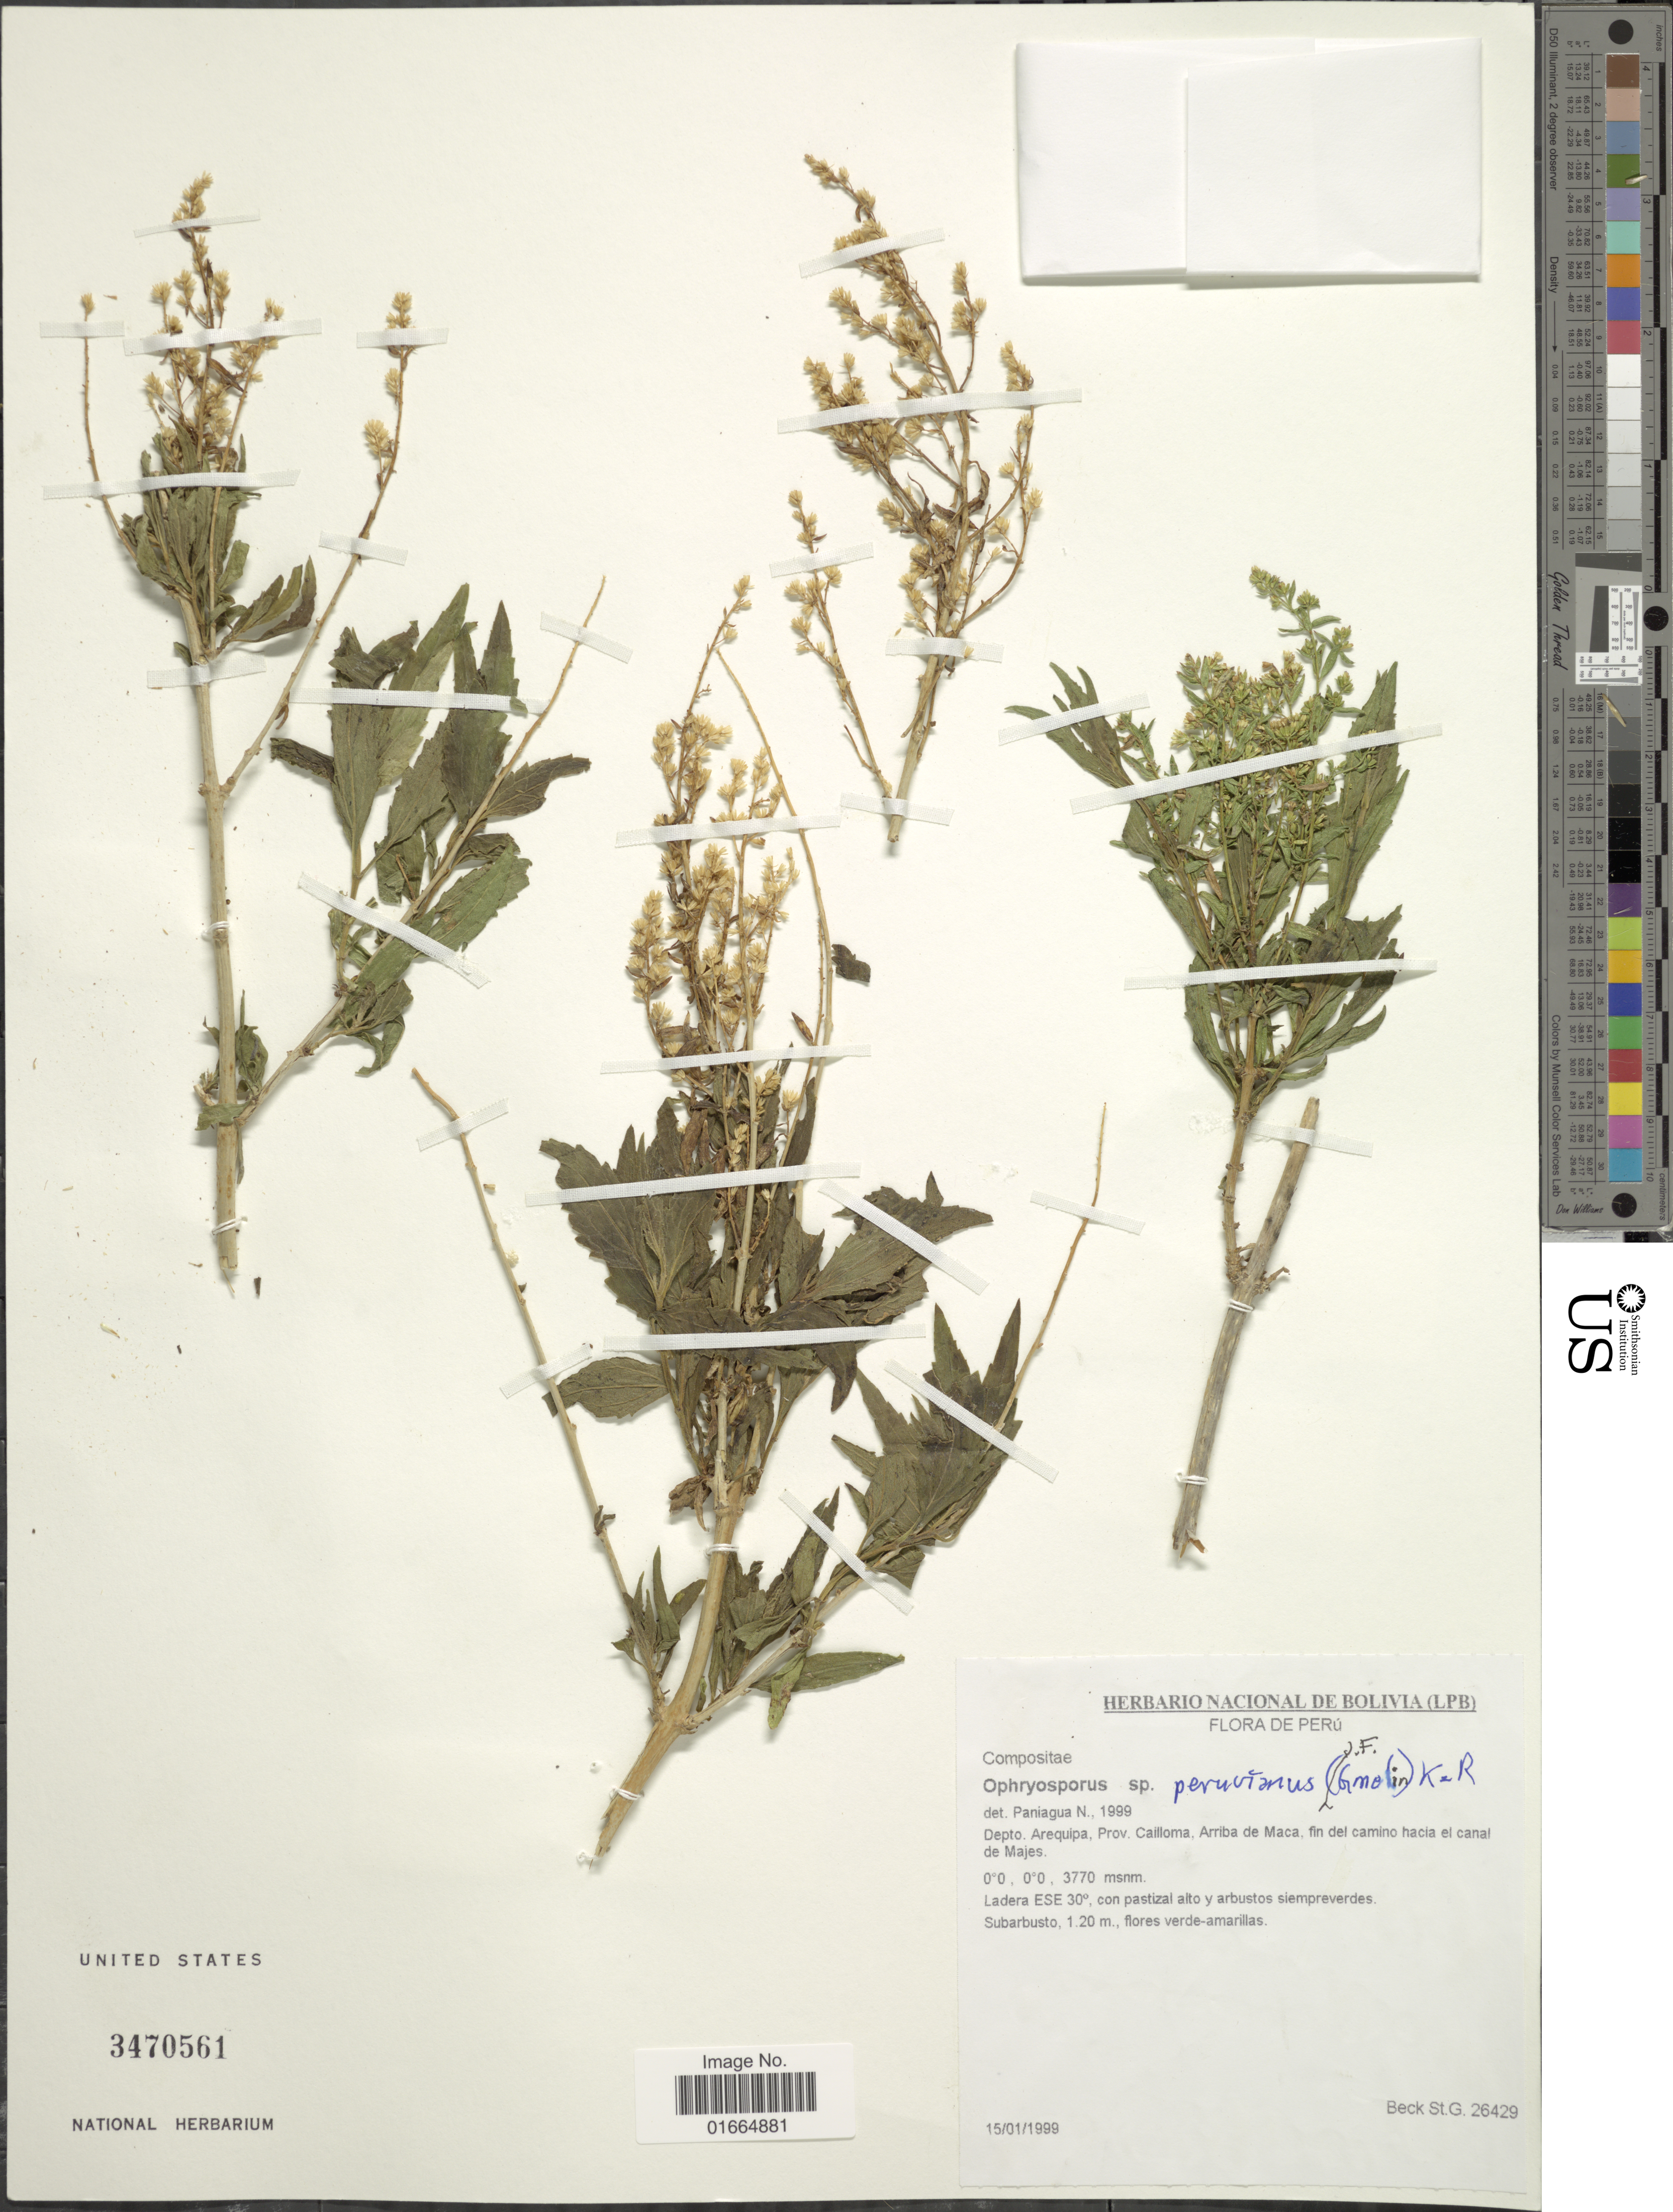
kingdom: Plantae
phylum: Tracheophyta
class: Magnoliopsida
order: Asterales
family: Asteraceae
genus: Ophryosporus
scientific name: Ophryosporus peruvianus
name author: (J.F. Gmel.) R.M. King & H. Rob.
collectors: S. G. Beck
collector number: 26429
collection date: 1999-01-15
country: Peru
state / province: Arequipa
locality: Depto. Arequipa, Prov. Cailloma, Arriba de Maca, fin del camino hacia el canal de Majes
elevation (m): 3770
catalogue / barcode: US 3470561